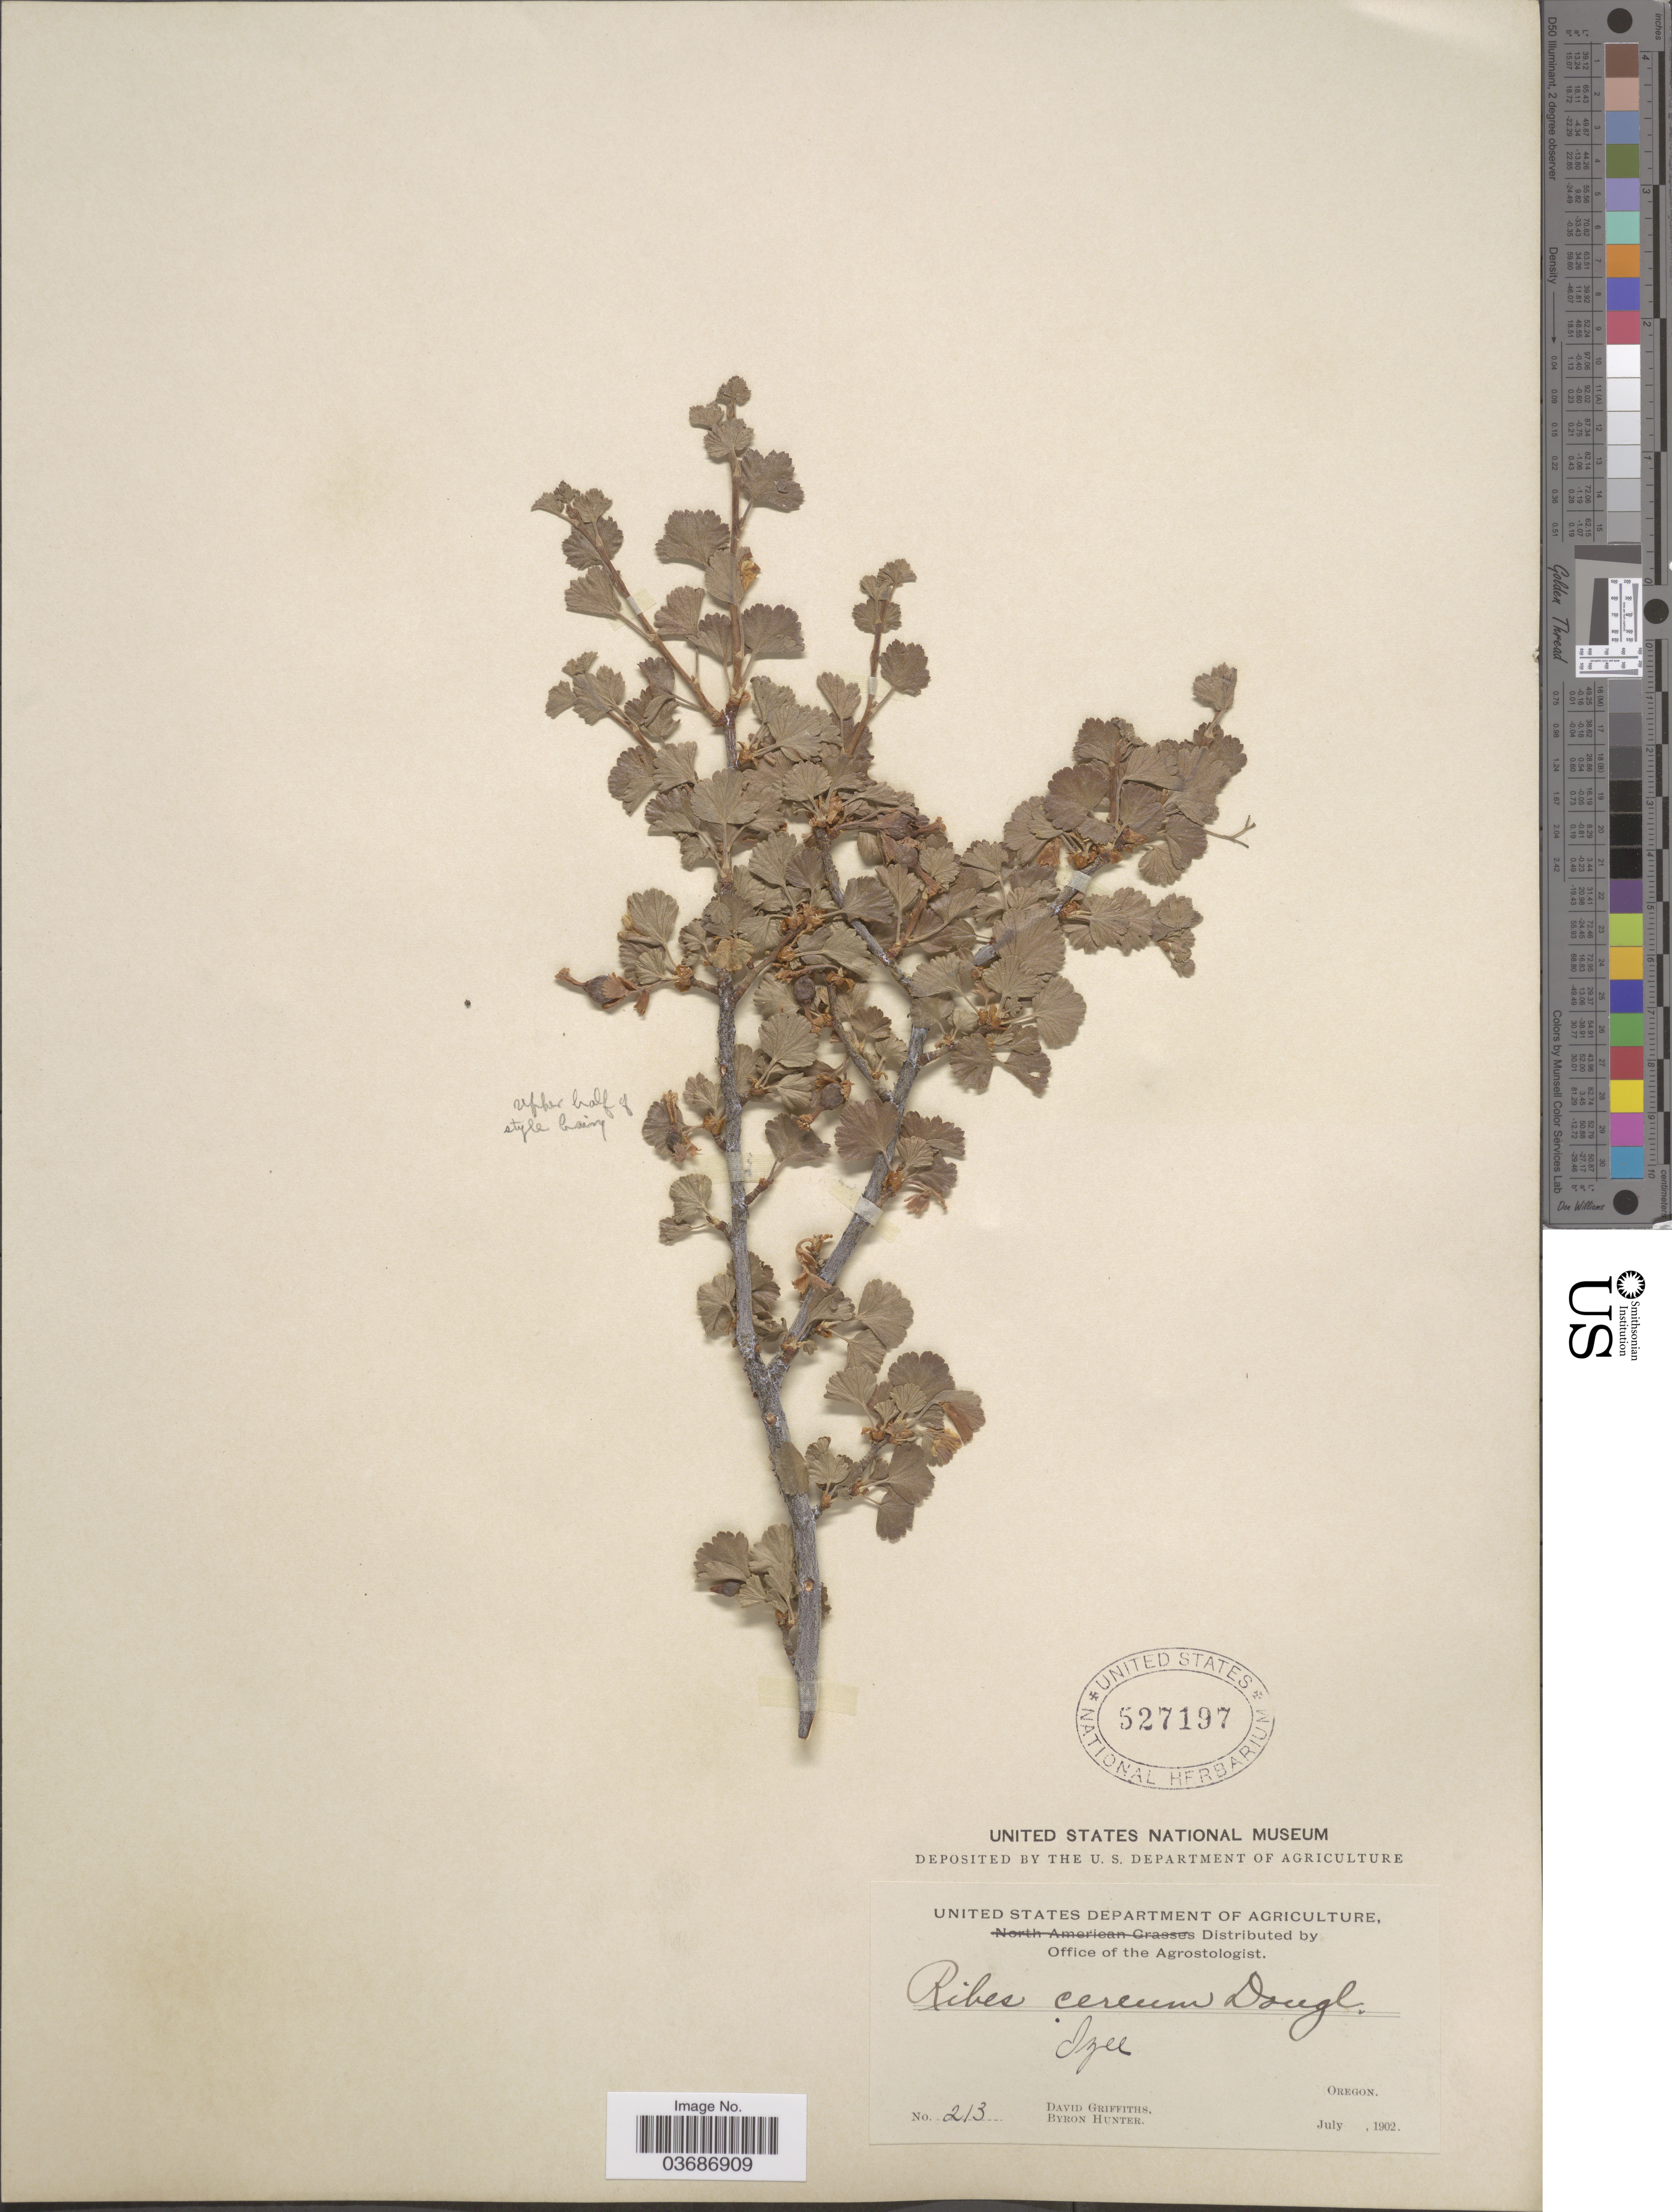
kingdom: Plantae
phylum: Tracheophyta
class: Magnoliopsida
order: Saxifragales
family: Grossulariaceae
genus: Ribes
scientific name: Ribes cereum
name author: Douglas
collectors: D. Griffiths & B. Hunter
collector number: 213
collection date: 1902-07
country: United States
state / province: Oregon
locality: Izee.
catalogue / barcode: US 527197